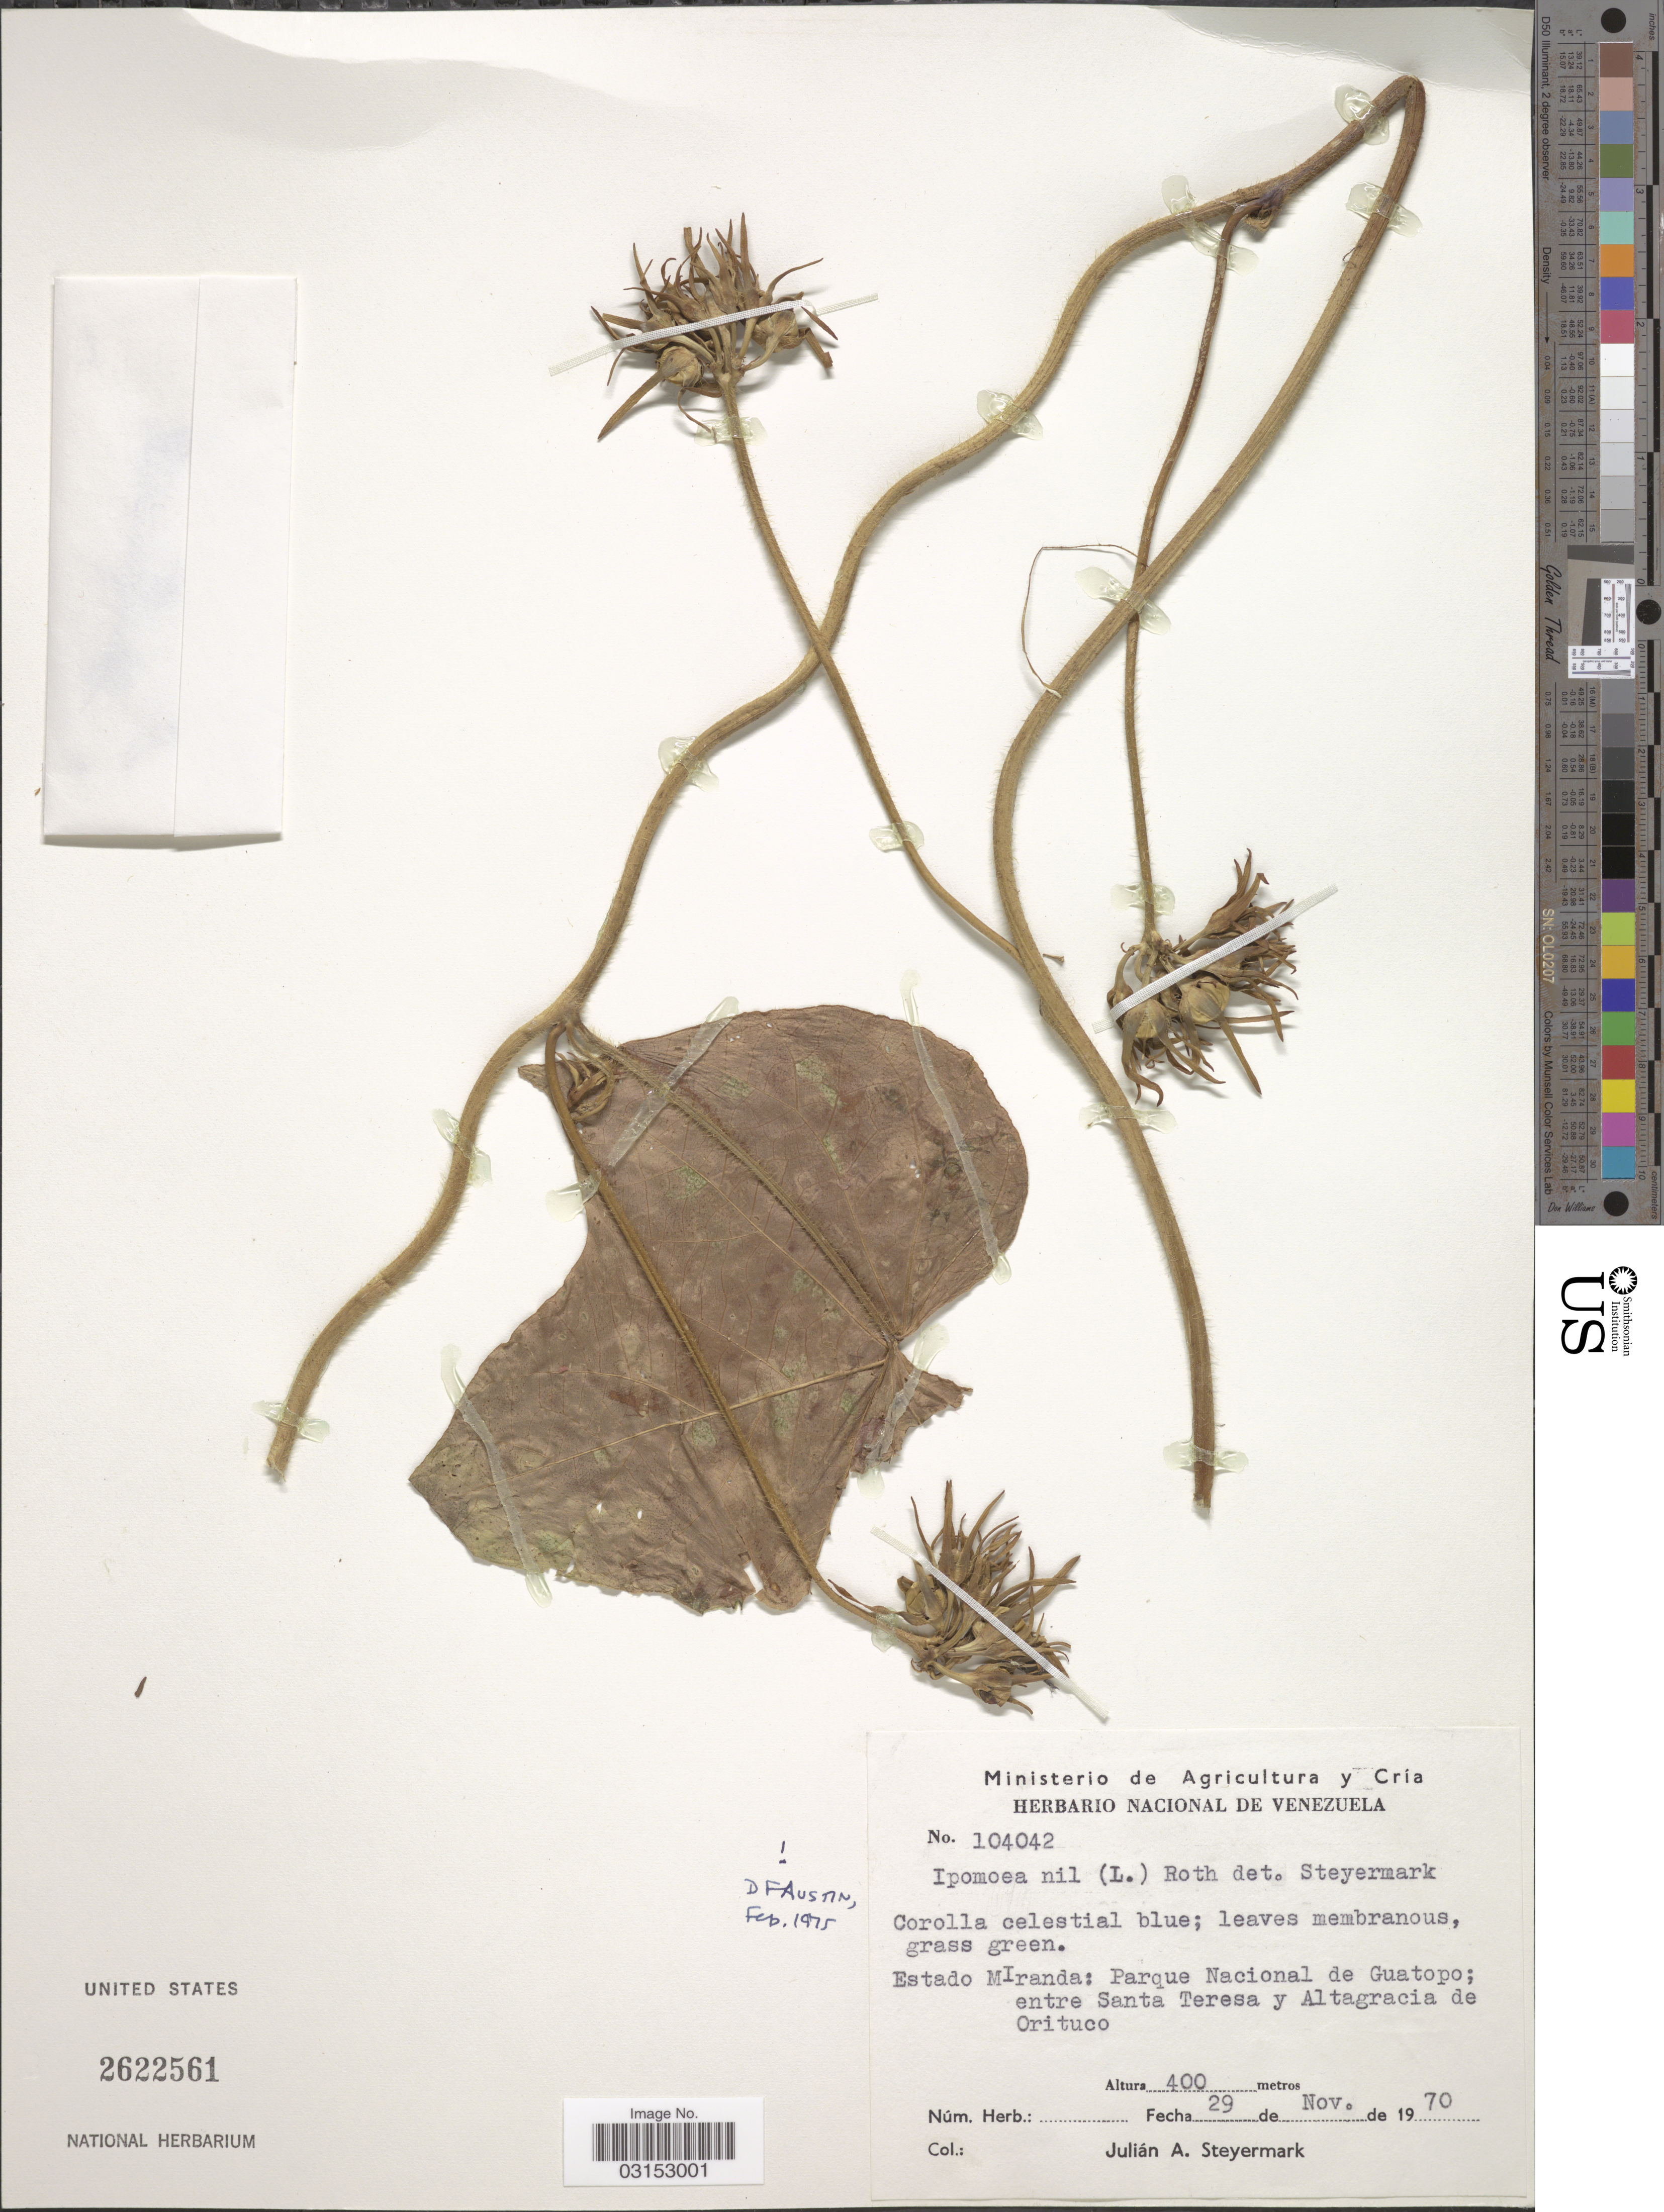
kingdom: Plantae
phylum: Tracheophyta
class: Magnoliopsida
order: Solanales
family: Convolvulaceae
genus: Ipomoea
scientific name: Ipomoea nil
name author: (L.) Roth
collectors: J. Steyermark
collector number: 104042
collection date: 1970-11-29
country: Venezuela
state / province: Miranda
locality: Parque Nacional de Guatopo; entre Santa Teresa y Altagracia de Orituco.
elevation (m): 400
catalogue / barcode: US 2622561